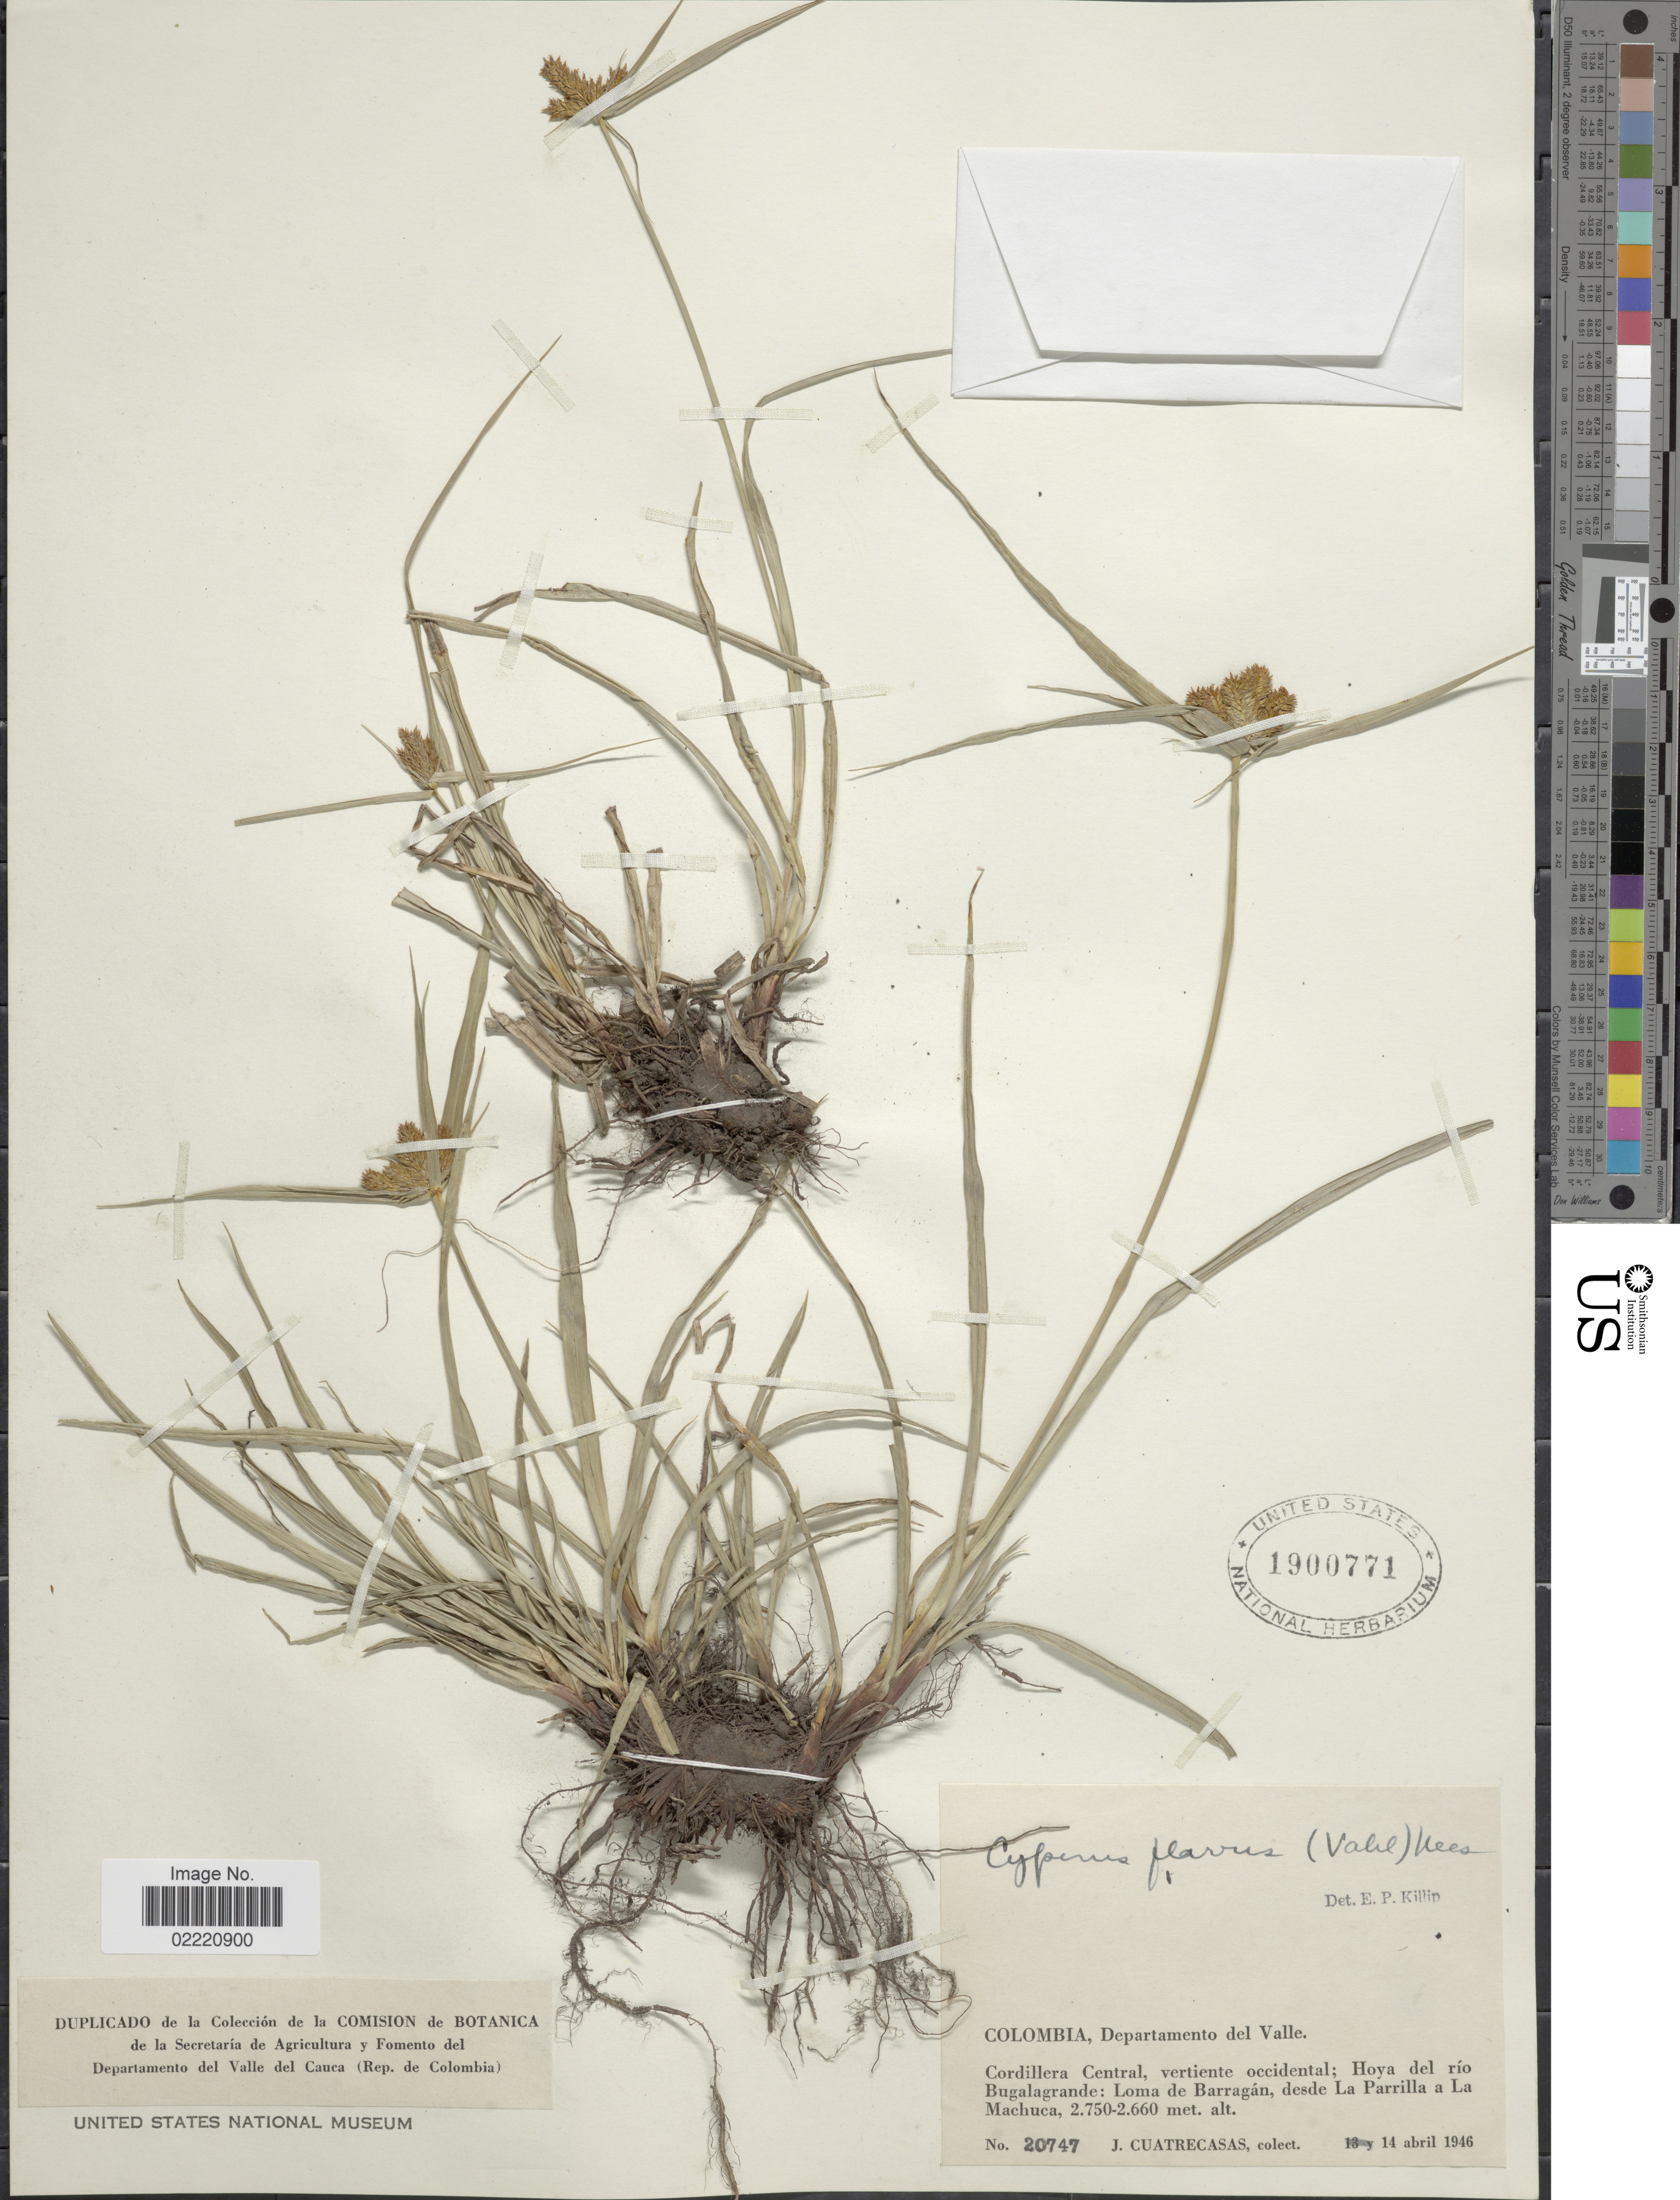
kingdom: Plantae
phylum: Tracheophyta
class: Liliopsida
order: Poales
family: Cyperaceae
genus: Cyperus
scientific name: Cyperus aggregatus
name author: (Willd.) Endl.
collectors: J. Cuatrecasas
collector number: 20747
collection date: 1946-04-14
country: Colombia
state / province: Valle del Cauca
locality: Del Valle, Cordillera Central, vertiente occidental; Hoya del rio Bugalagrande: Loma de Barragan, desde La Parilla a La Machuca.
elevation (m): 2660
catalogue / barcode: US 1900771